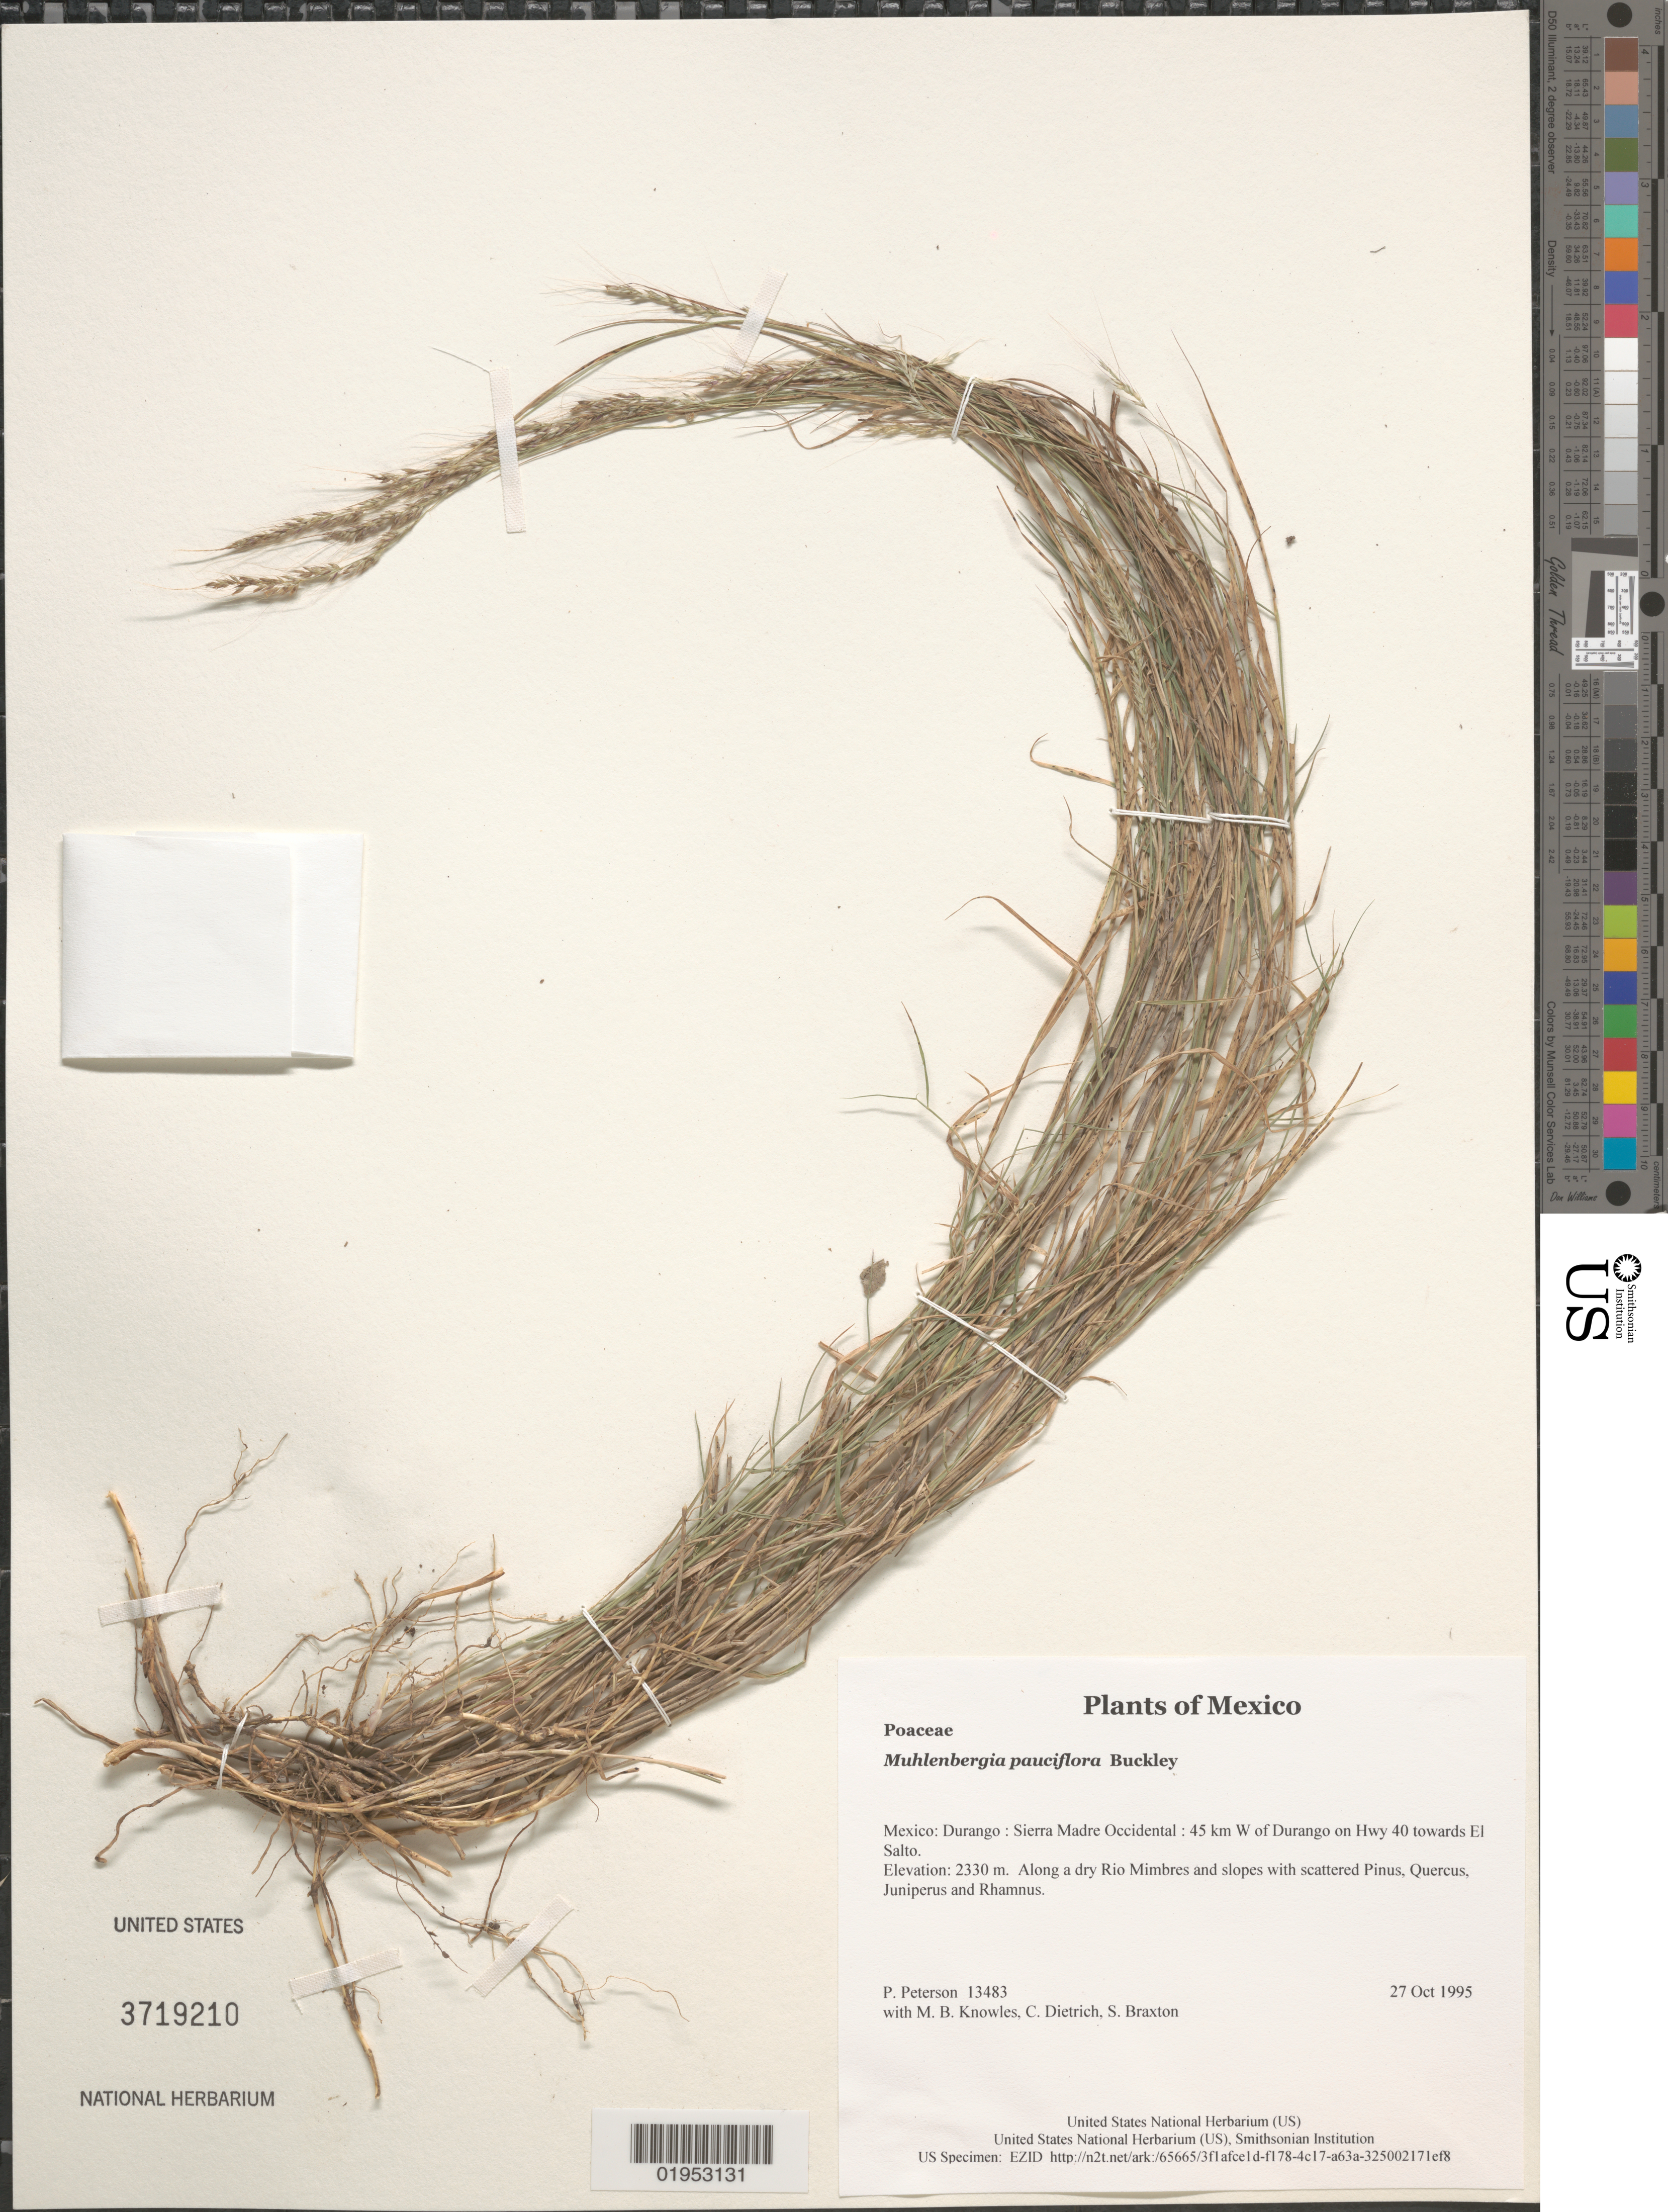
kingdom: Plantae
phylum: Tracheophyta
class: Liliopsida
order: Poales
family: Poaceae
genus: Muhlenbergia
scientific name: Muhlenbergia pauciflora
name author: Buckley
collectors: P. M. Peterson, M. B. Knowles, C. Dietrich & S. Braxton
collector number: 13483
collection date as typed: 27 Oct 1995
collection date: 1995-10-27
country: Mexico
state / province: Durango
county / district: Sierra Madre Occidental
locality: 45 km W of Durango on Hwy 40 towards El Salto.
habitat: Along a dry Rio Mimbres and slopes with scattered Pinus, Quercus, Juniperus and Rhamnus.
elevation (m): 2330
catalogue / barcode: US 3719210